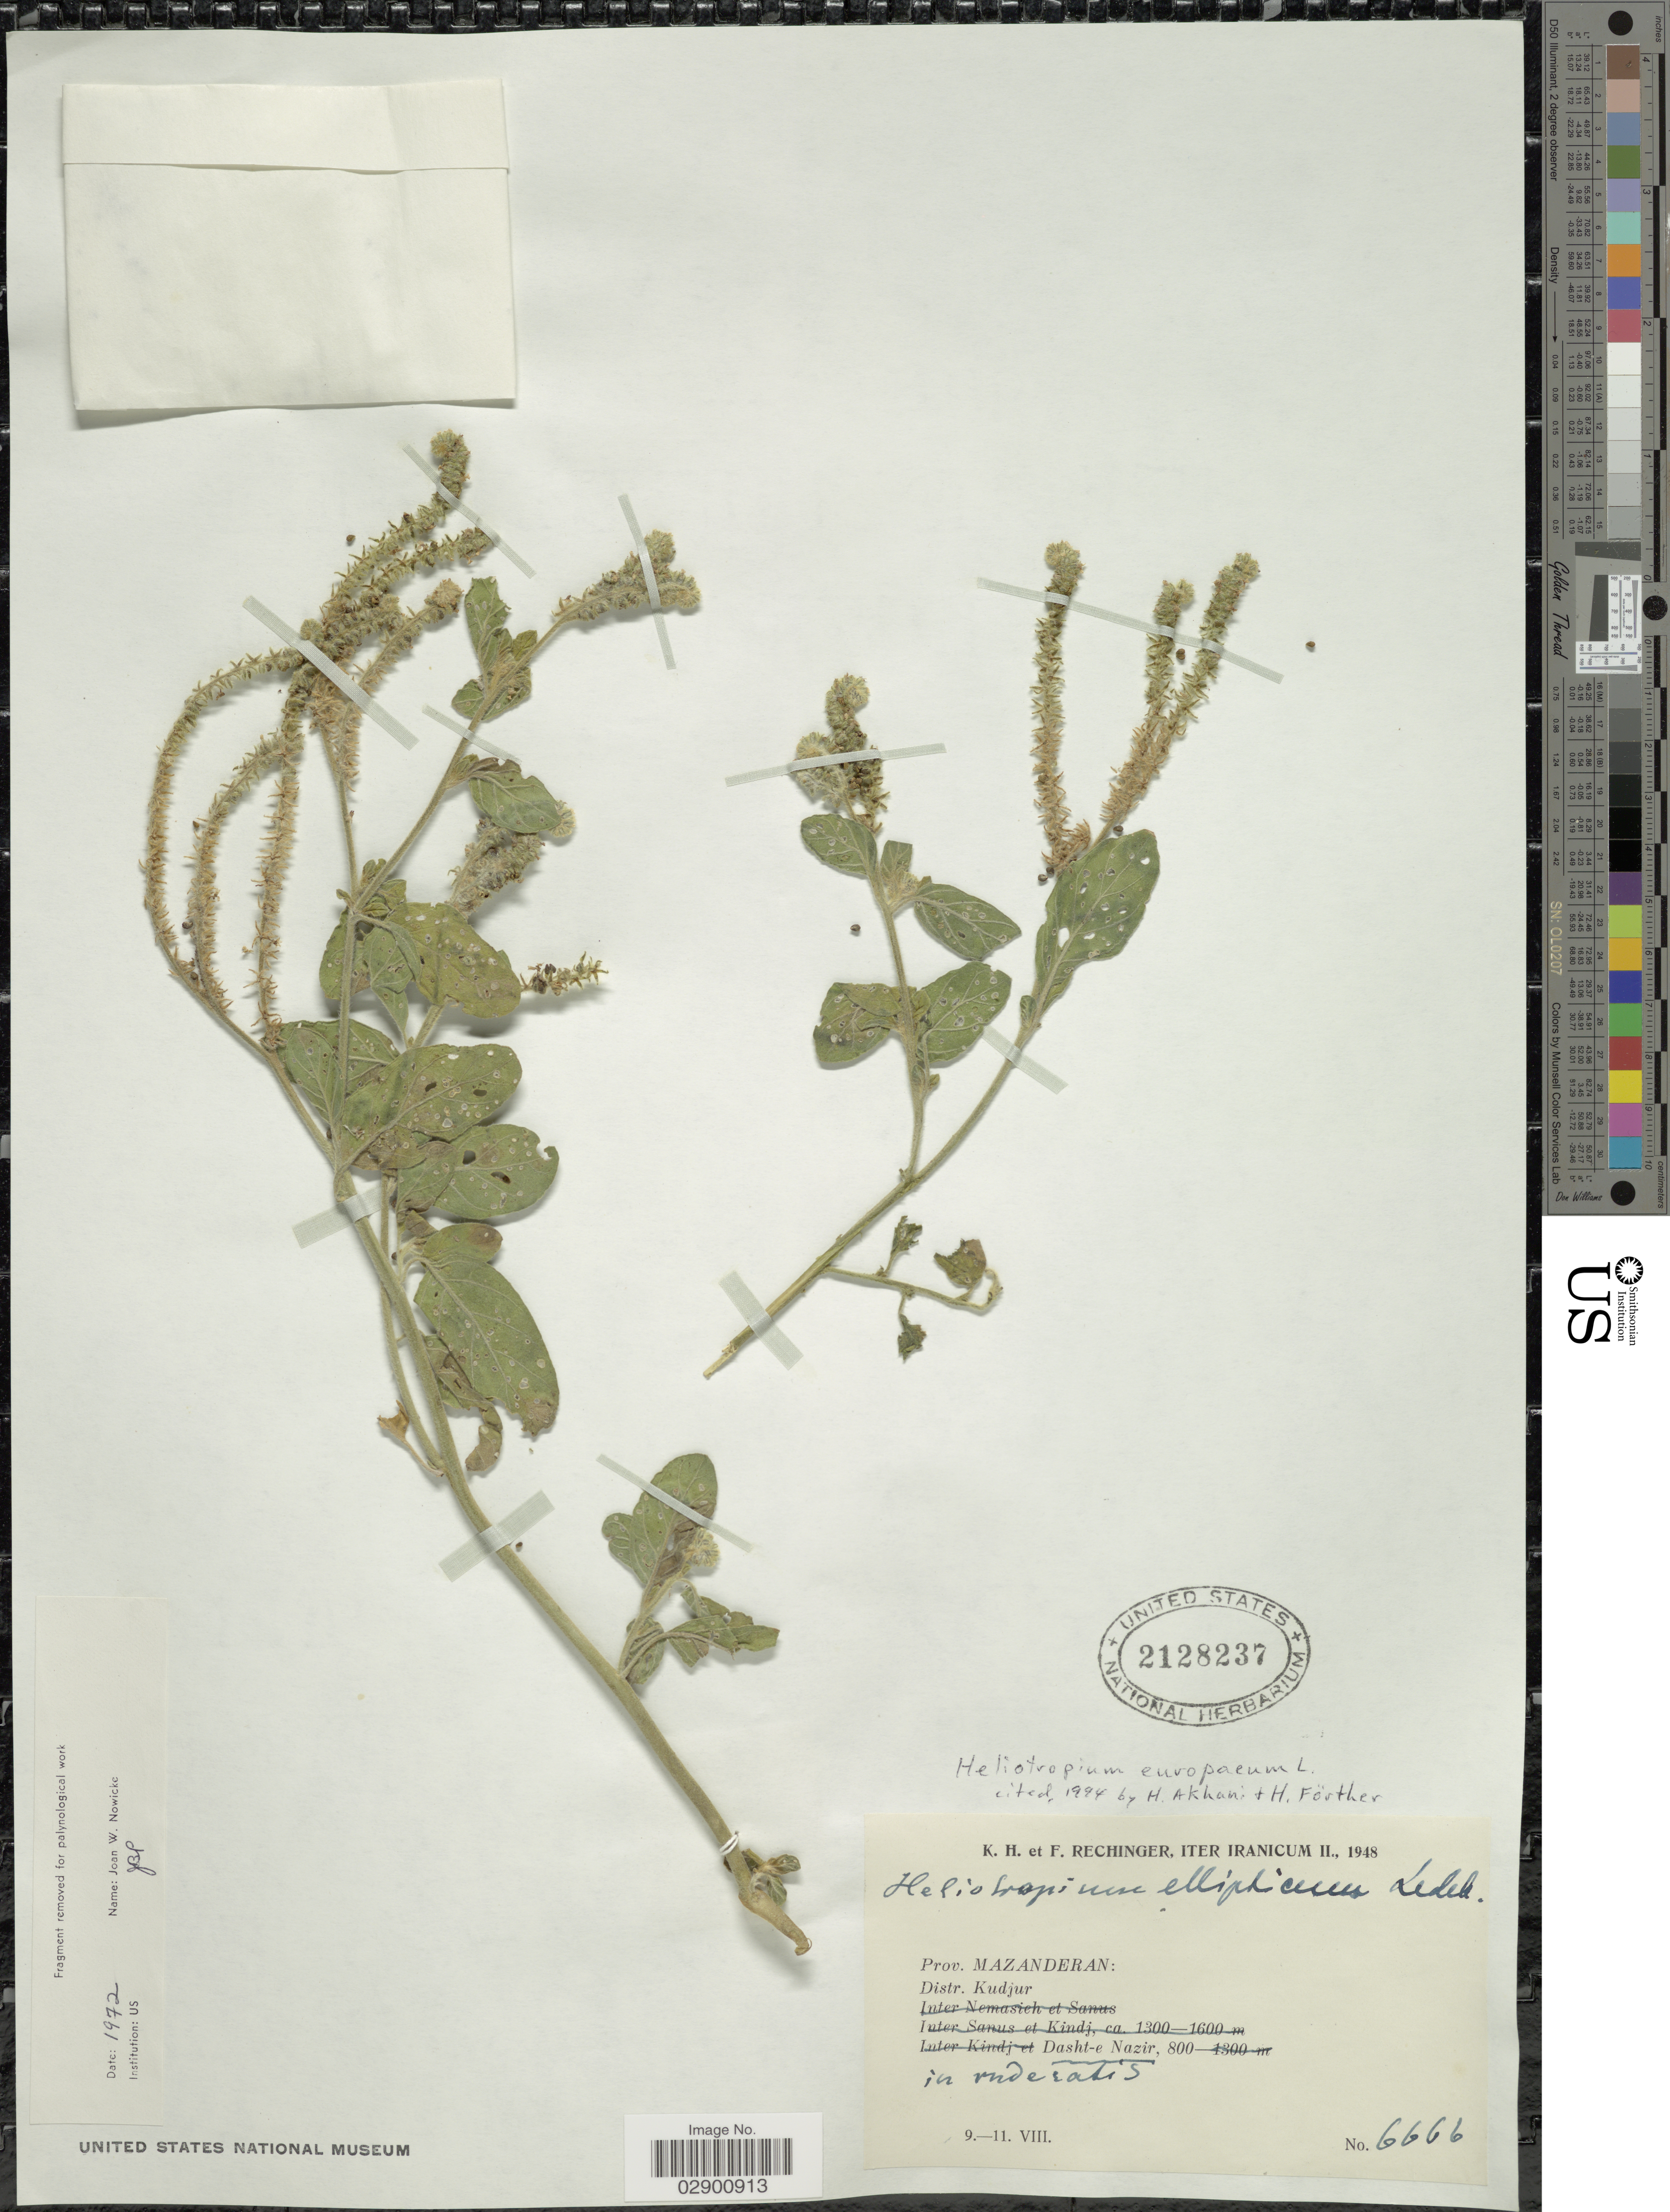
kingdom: Plantae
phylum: Tracheophyta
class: Magnoliopsida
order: Boraginales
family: Heliotropiaceae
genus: Heliotropium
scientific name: Heliotropium europaeum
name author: L.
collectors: K. H. Rechinger & F. Rechinger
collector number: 6666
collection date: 1948-08-09/1948-08-11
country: Iran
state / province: Mazandaran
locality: Prov. Mazanderan: Distr. Kudjur. Dasht-e Nazir.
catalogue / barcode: US 2128237